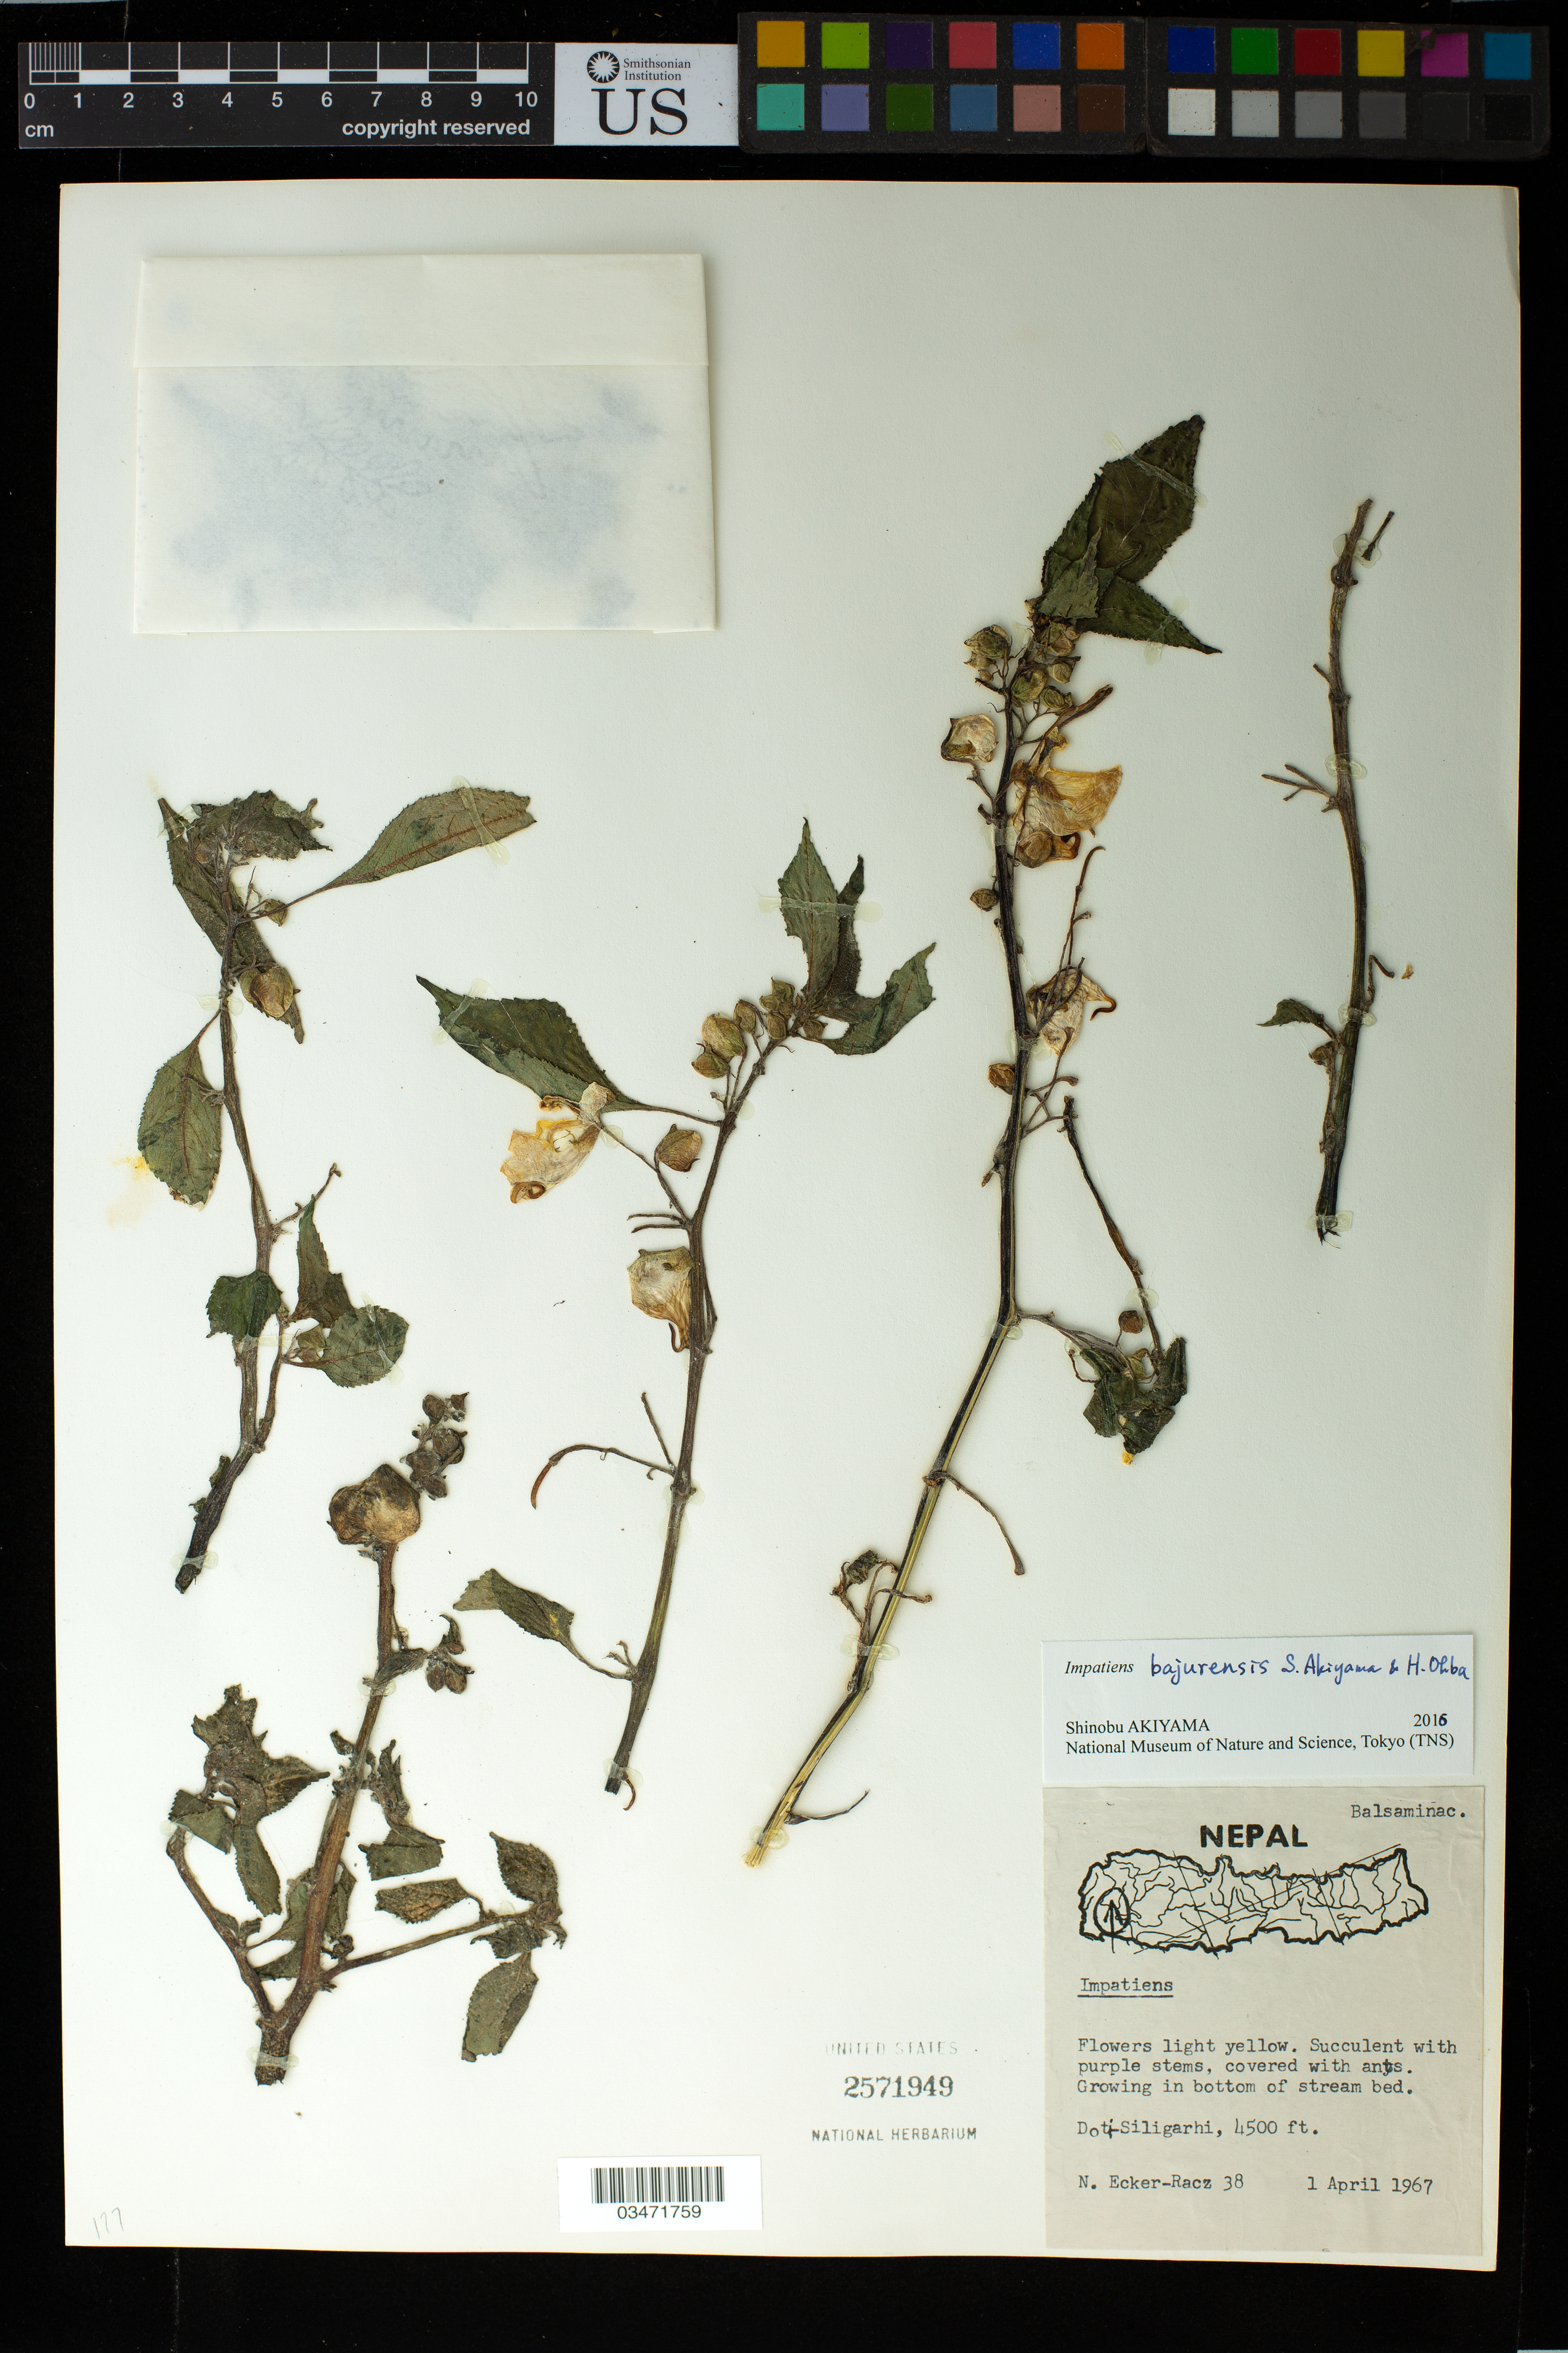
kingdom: Plantae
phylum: Tracheophyta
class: Magnoliopsida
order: Ericales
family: Balsaminaceae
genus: Impatiens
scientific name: Impatiens bajurenses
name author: S. Akiyama & H. Ohba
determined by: Akiyama, Shinobu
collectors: N. Ecker-Racz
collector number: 38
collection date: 1967-04-01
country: Nepal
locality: Doti-Siligarhi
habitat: Growing in bottom of stream bed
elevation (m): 1372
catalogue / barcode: US 2571949